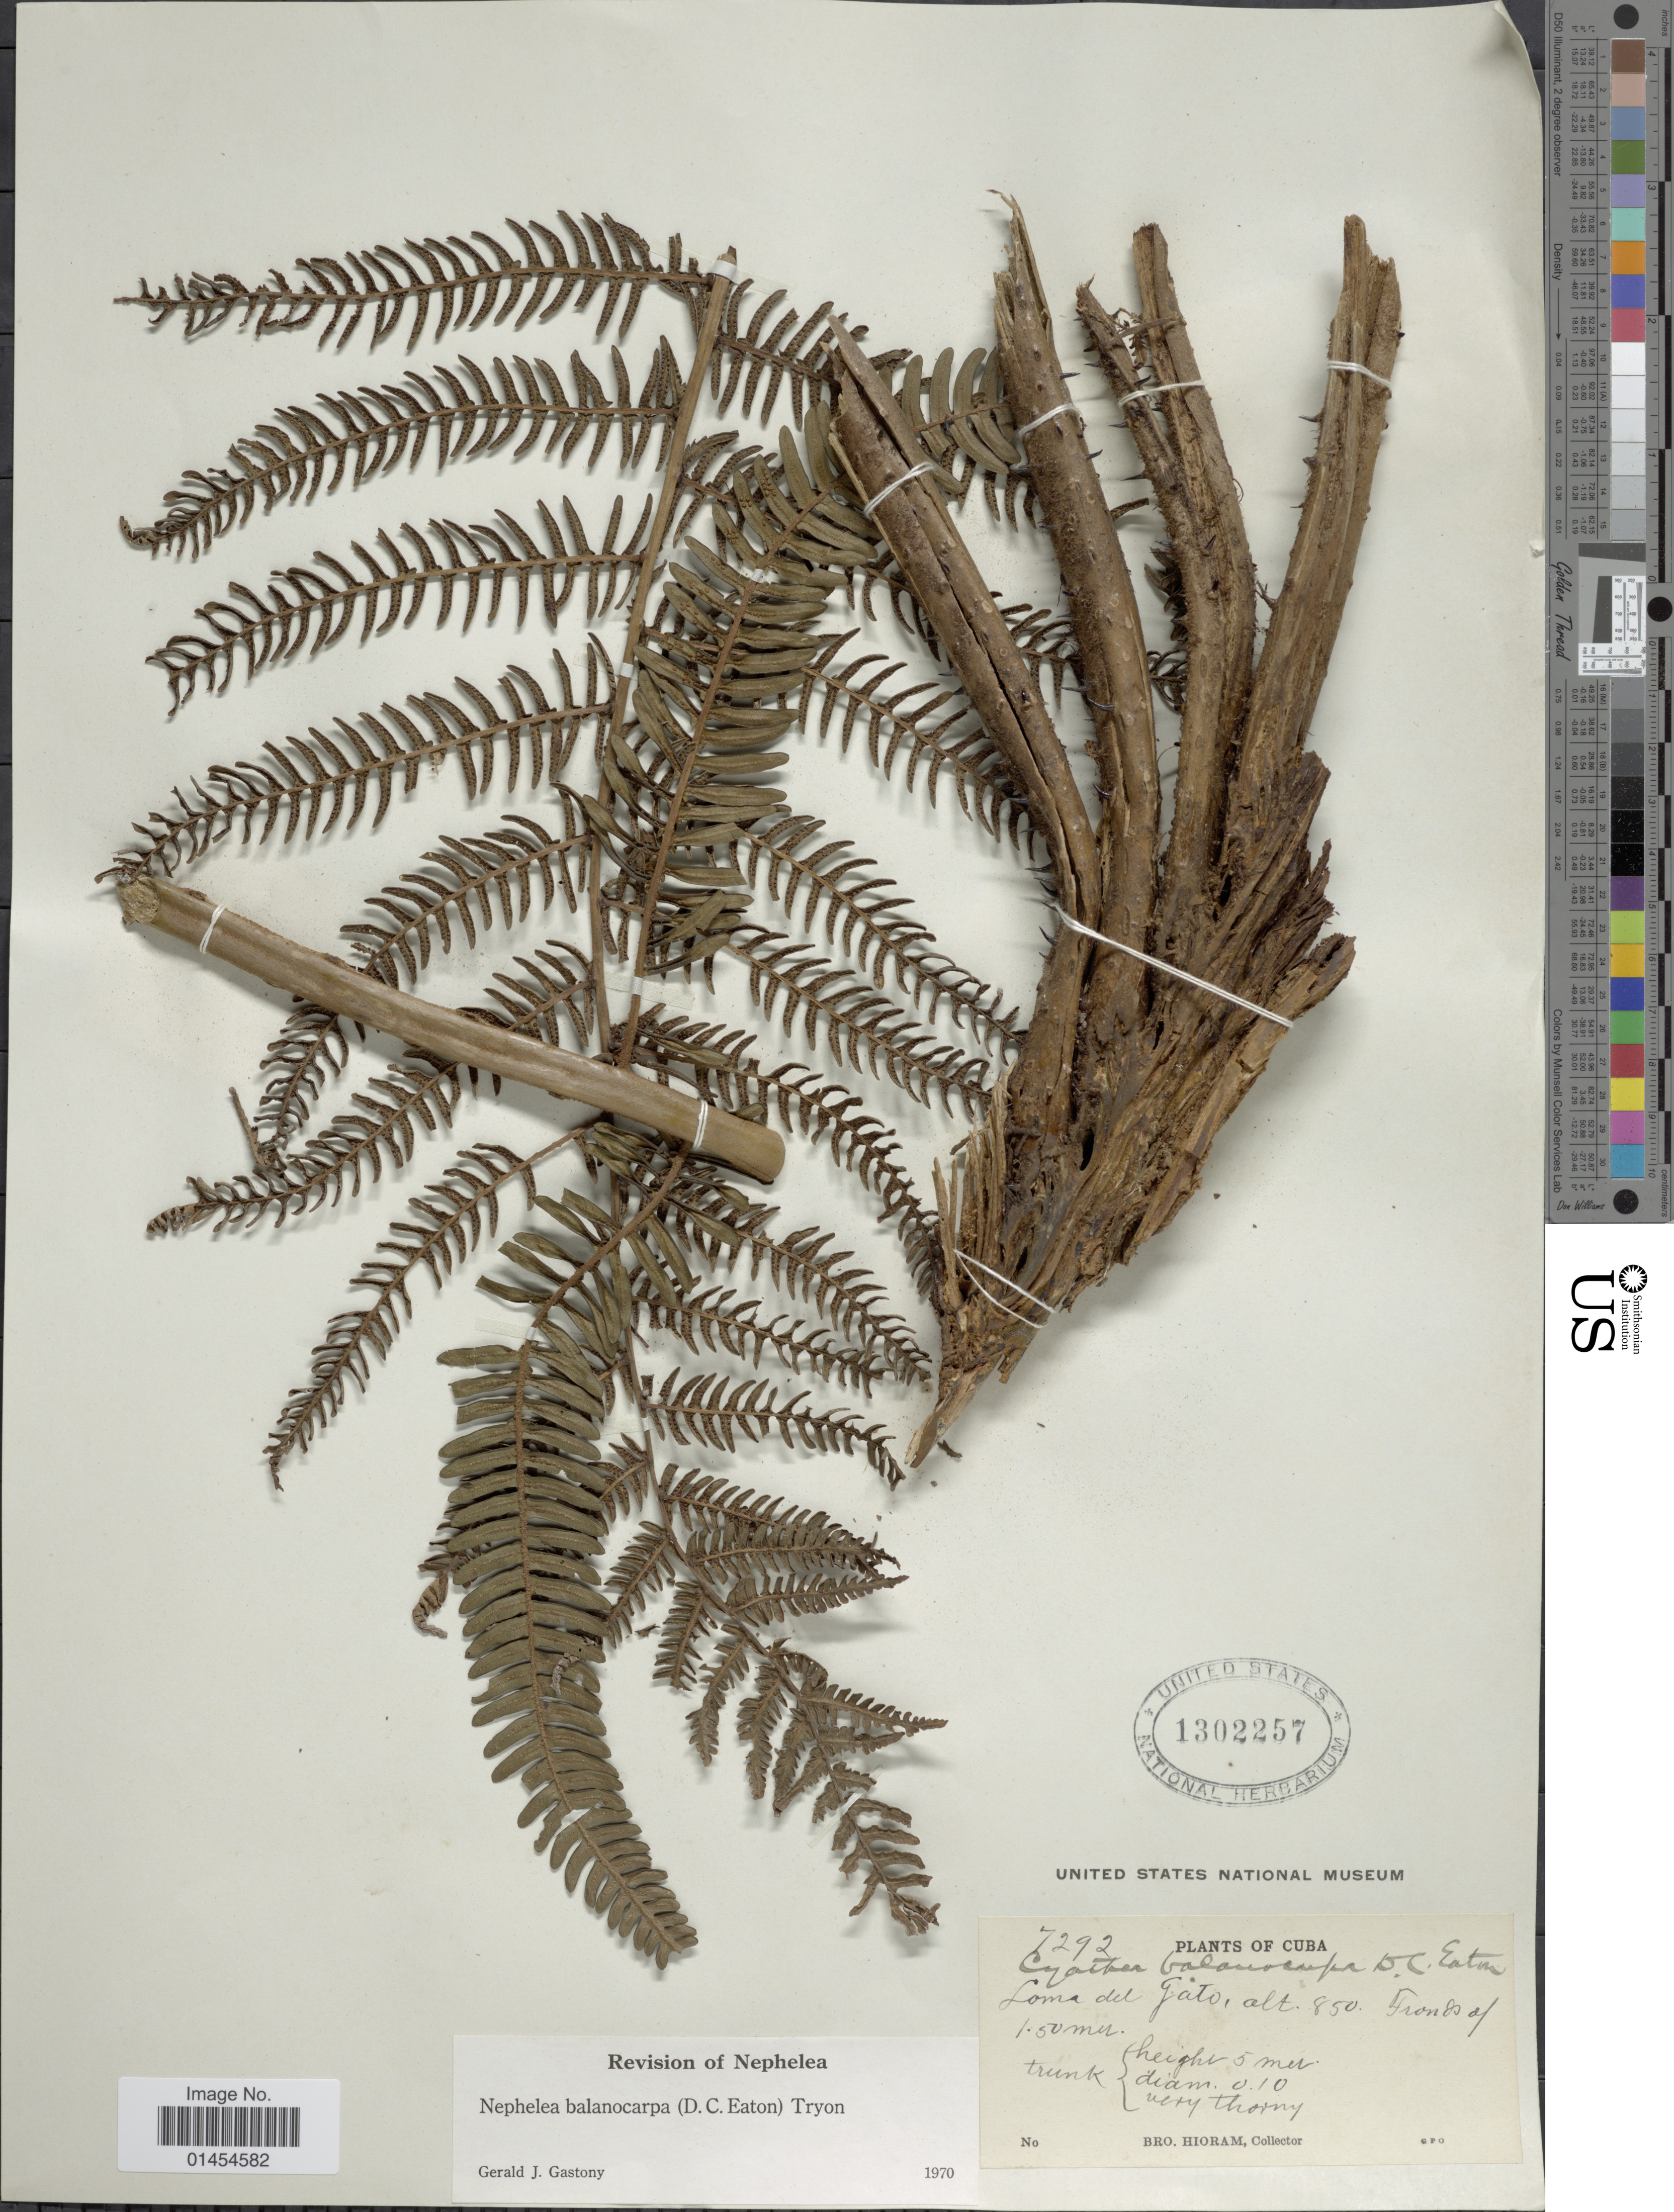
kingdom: Plantae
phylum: Tracheophyta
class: Polypodiopsida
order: Cyatheales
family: Cyatheaceae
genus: Alsophila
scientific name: Alsophila balanocarpa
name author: (D.C. Eaton) D.S. Conant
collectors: Bro. Hioram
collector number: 7292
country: Cuba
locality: Loma del Gato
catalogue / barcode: US 1302257